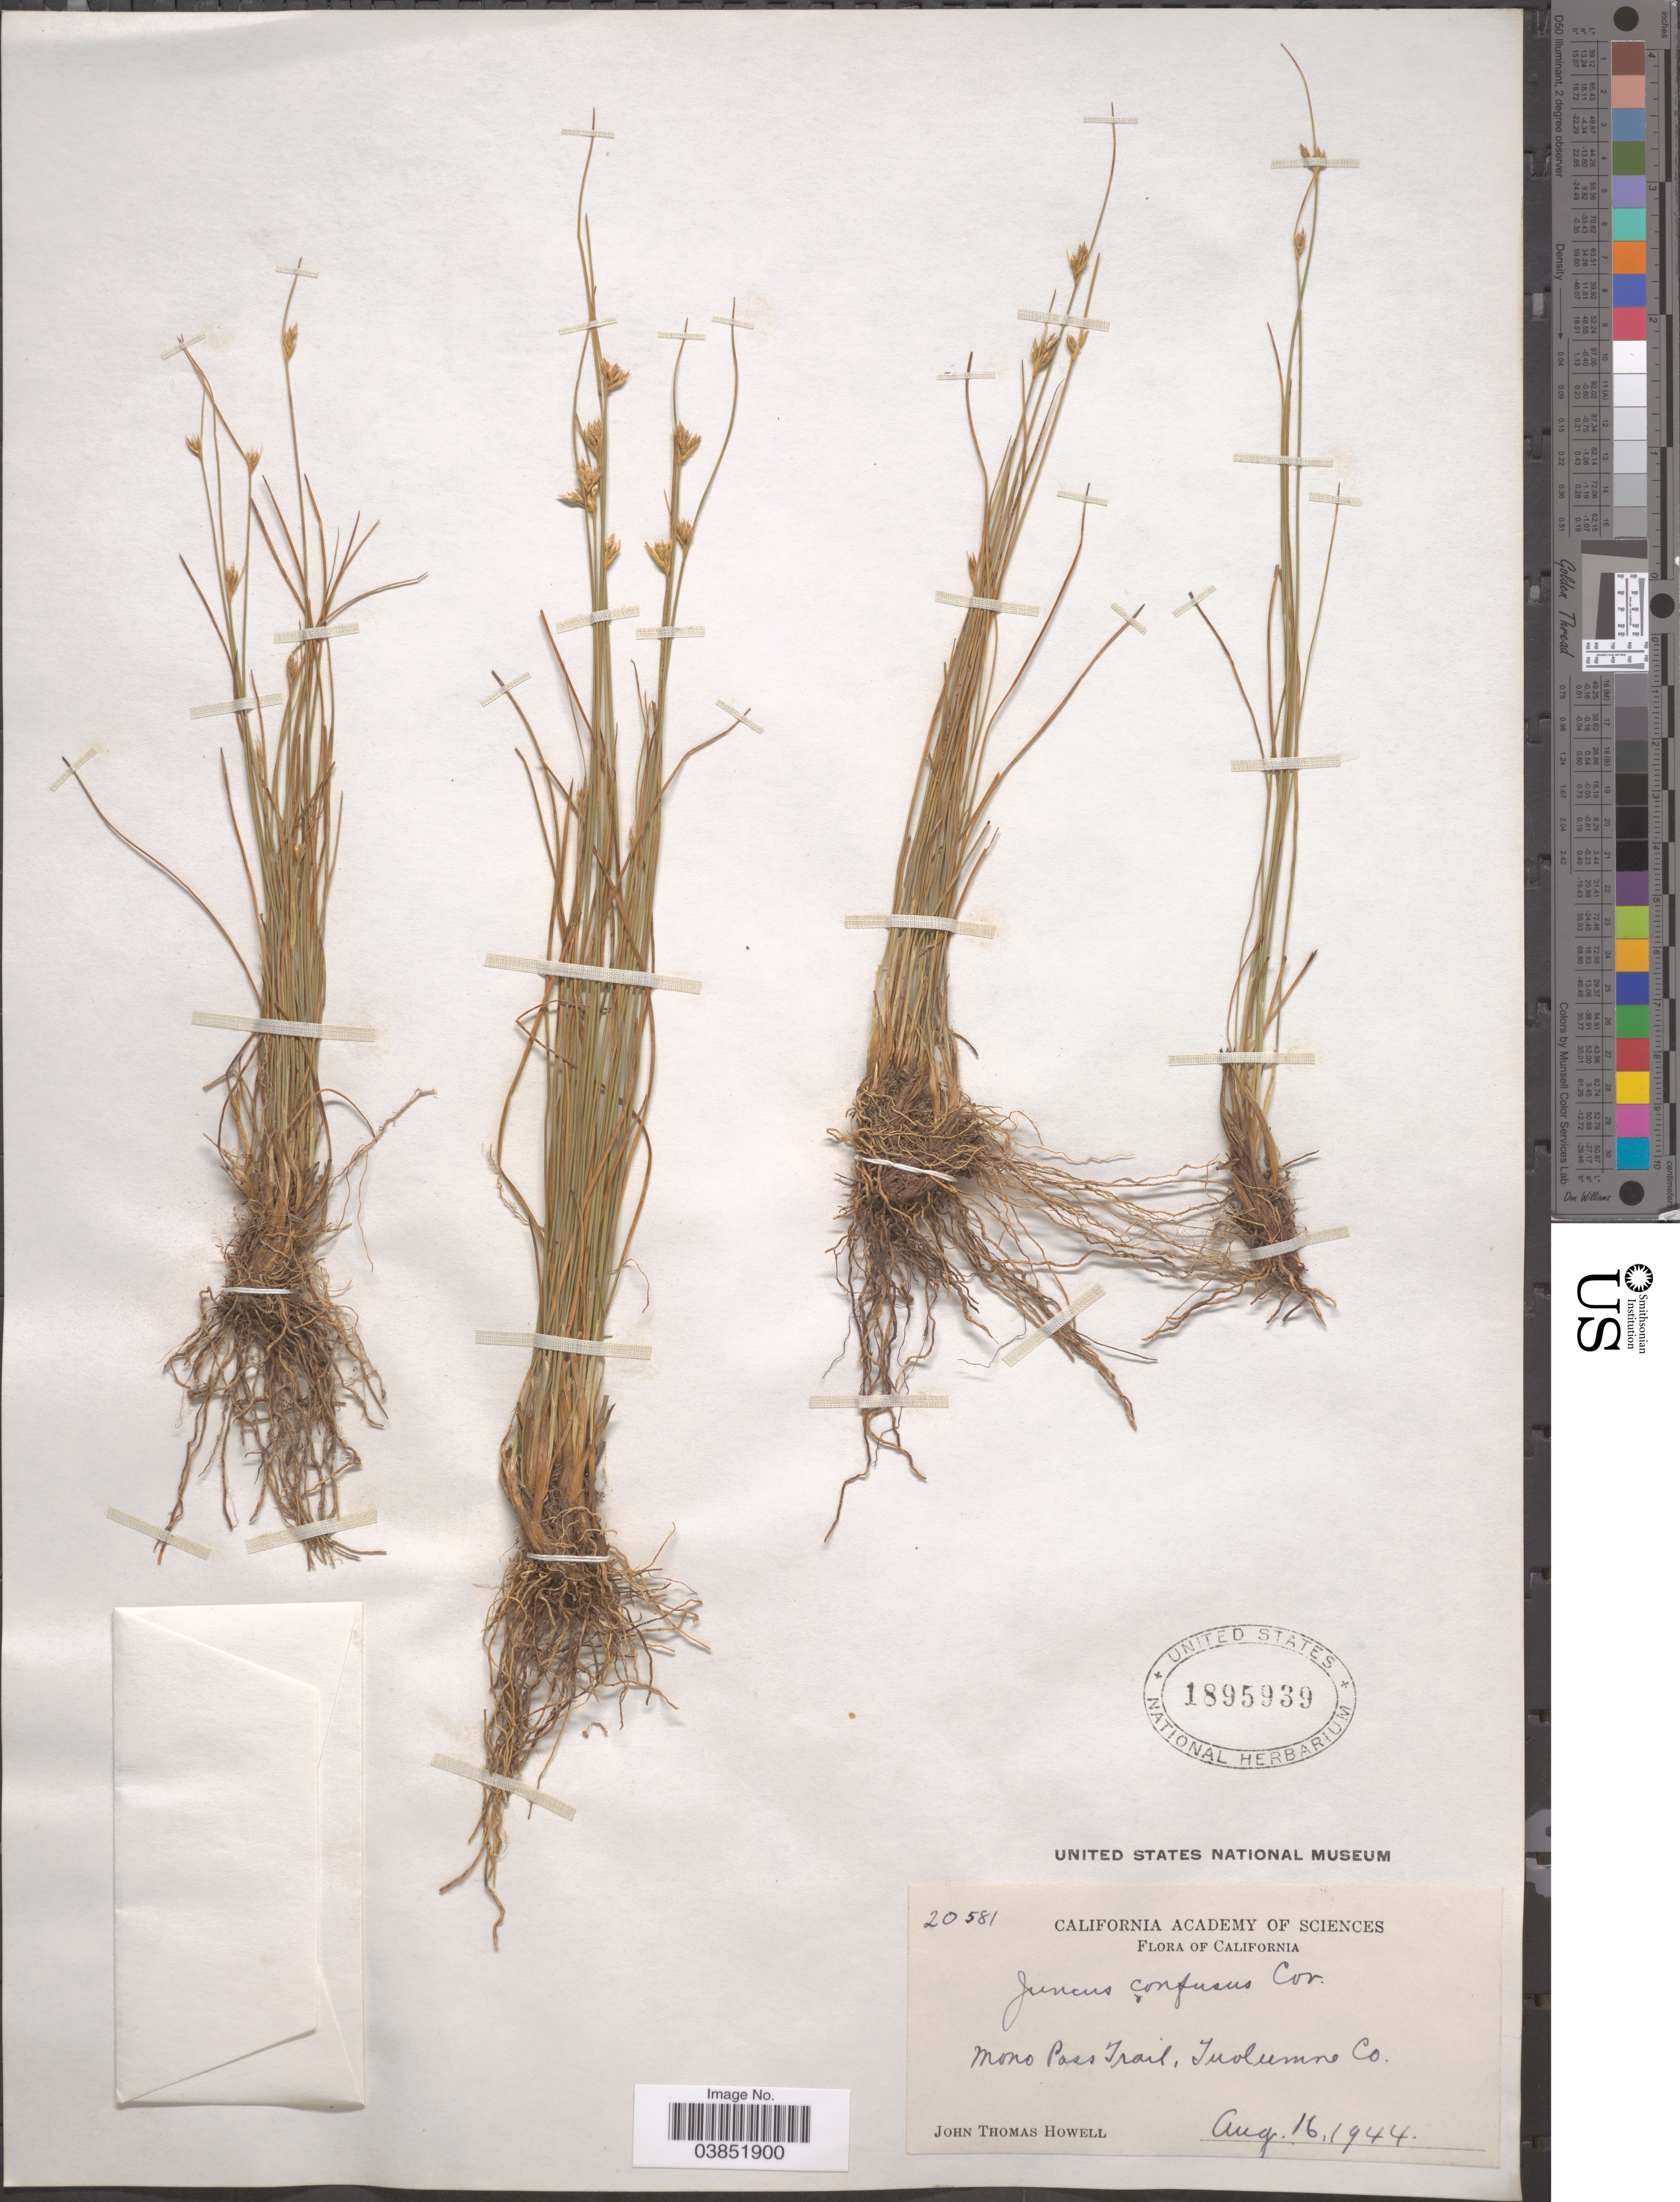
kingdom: Plantae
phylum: Tracheophyta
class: Liliopsida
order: Poales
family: Juncaceae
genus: Juncus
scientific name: Juncus confusus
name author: Coville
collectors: J. T. Howell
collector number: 20581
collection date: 1944-08-16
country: United States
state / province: California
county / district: Tuolumne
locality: Mono Pass Trail, Tuolumne Co.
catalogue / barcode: US 1895939